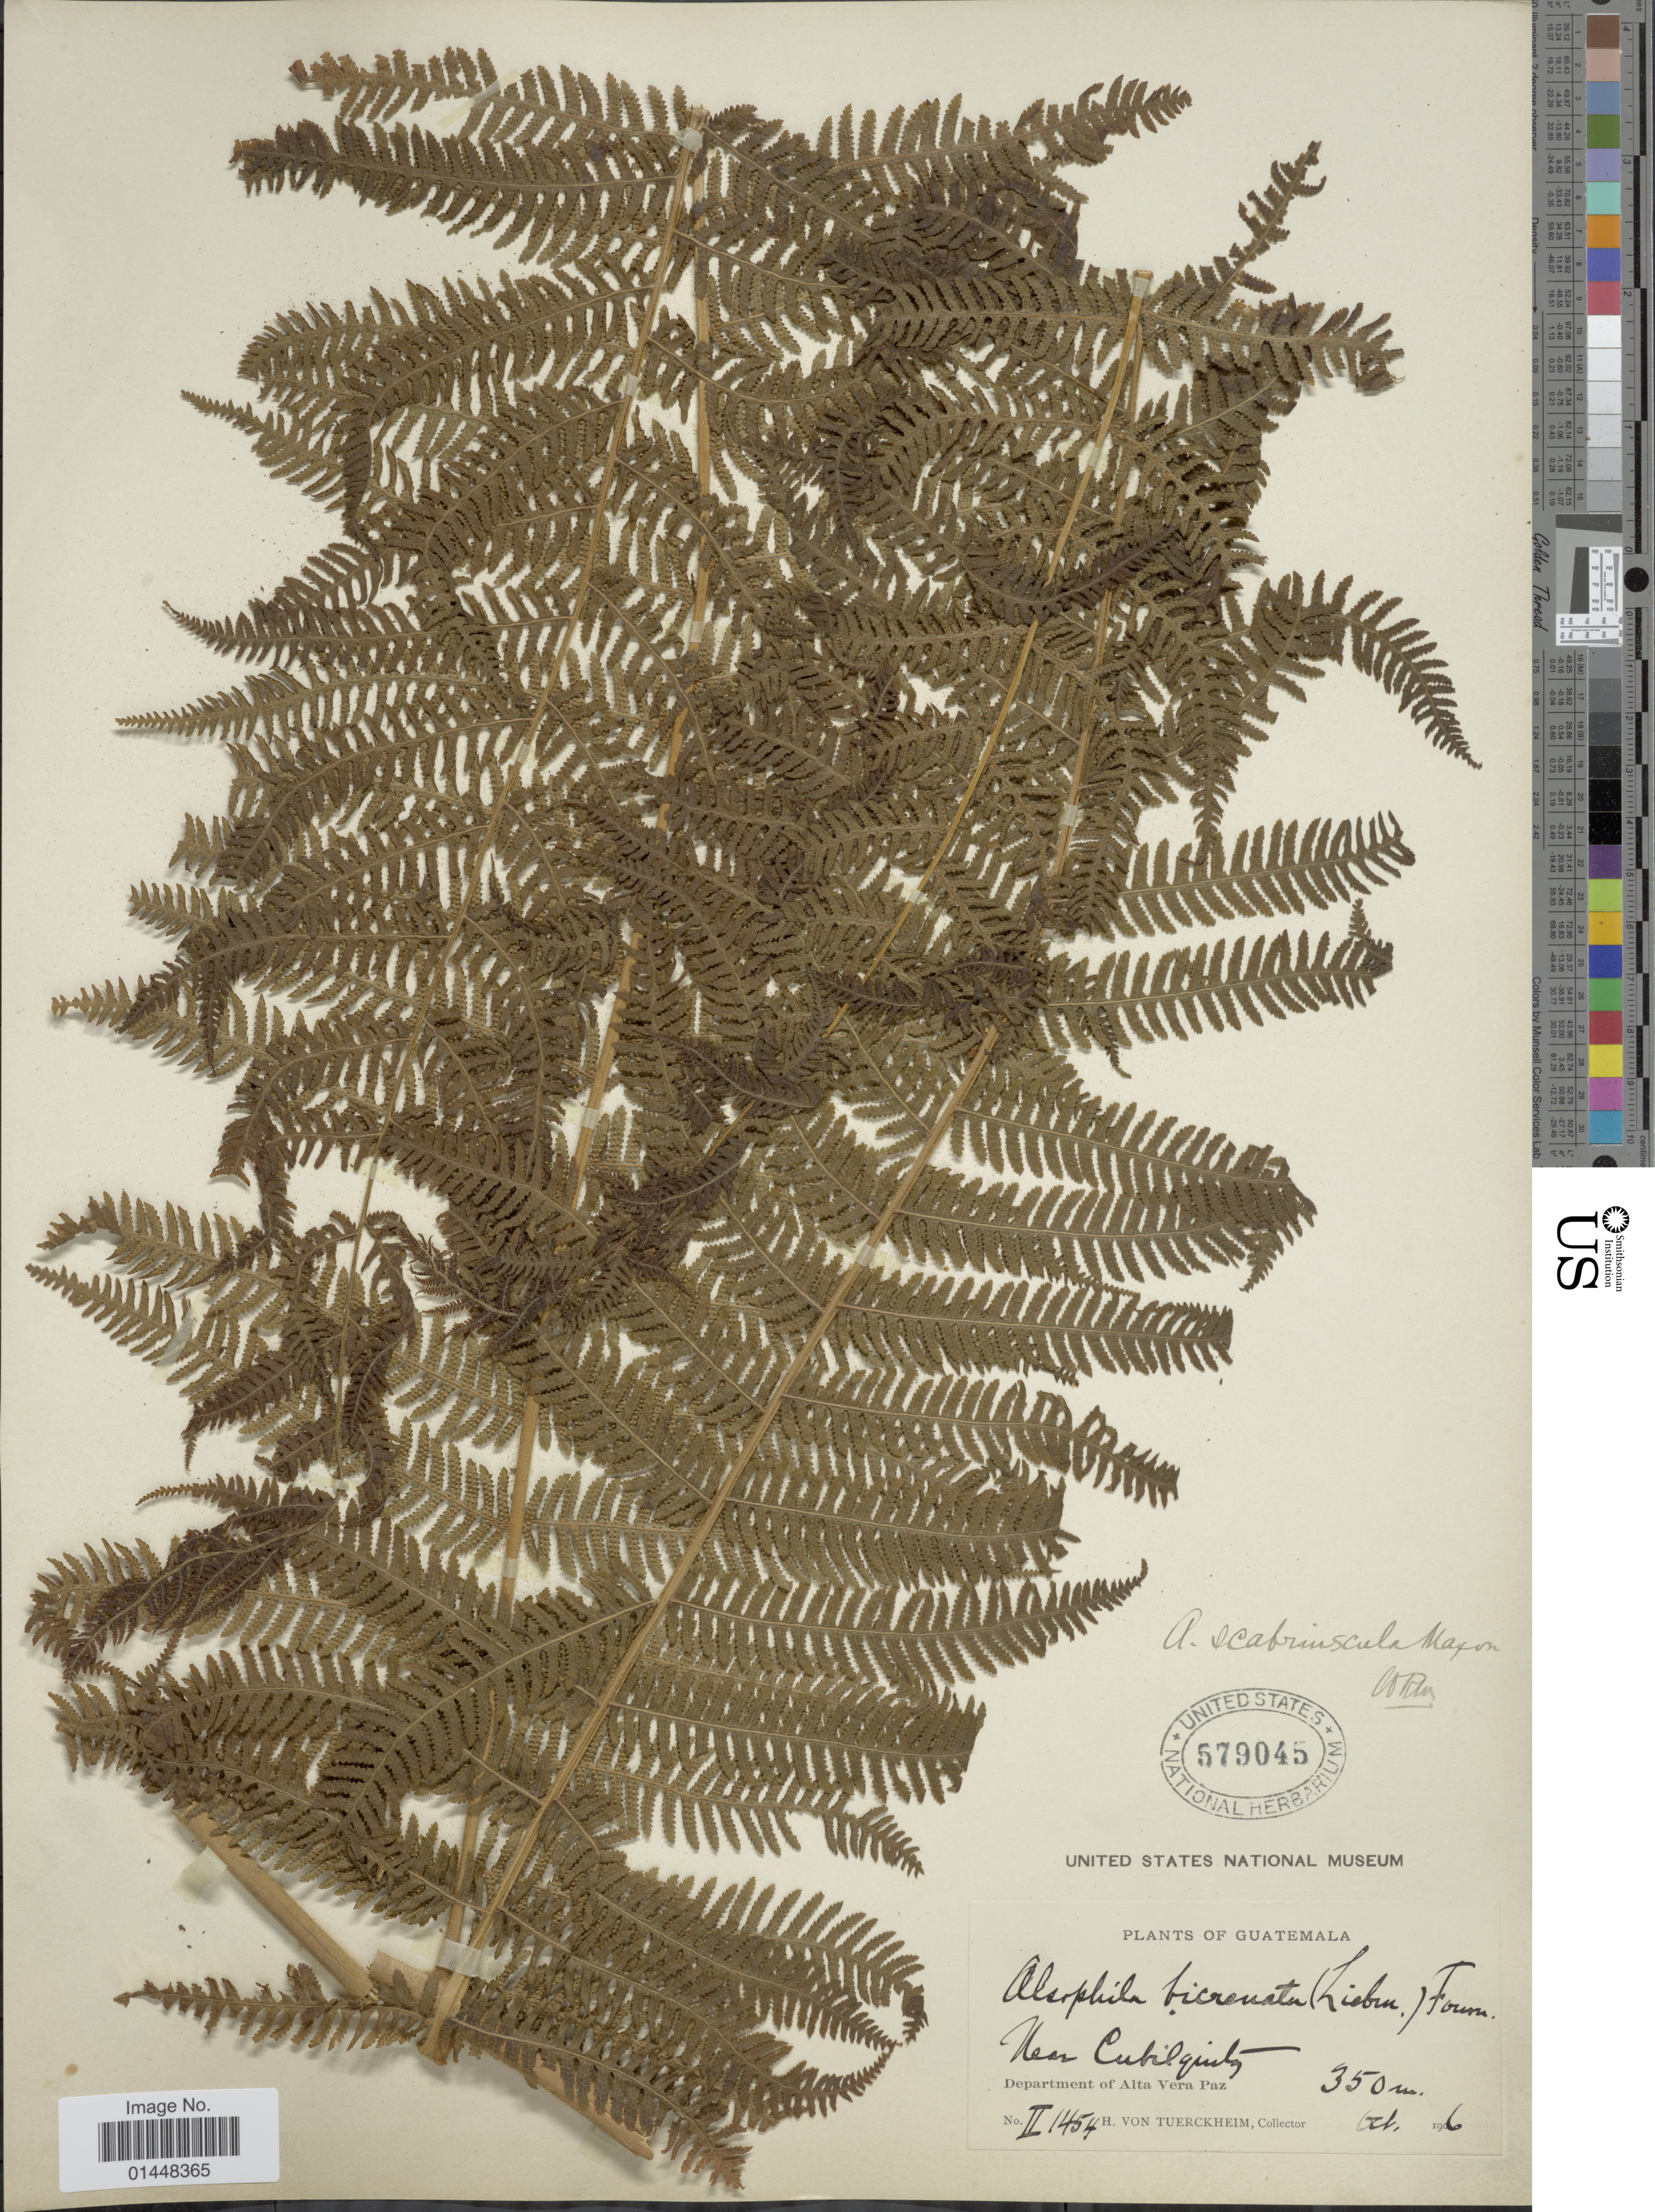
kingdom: Plantae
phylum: Tracheophyta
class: Polypodiopsida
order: Cyatheales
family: Cyatheaceae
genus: Cyathea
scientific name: Cyathea bicrenata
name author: Liebm.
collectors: H. von Türckheim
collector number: II 1454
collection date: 1906-10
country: Guatemala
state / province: Alta Verapaz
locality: Near Cubilgüitz,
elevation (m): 350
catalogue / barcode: US 579045